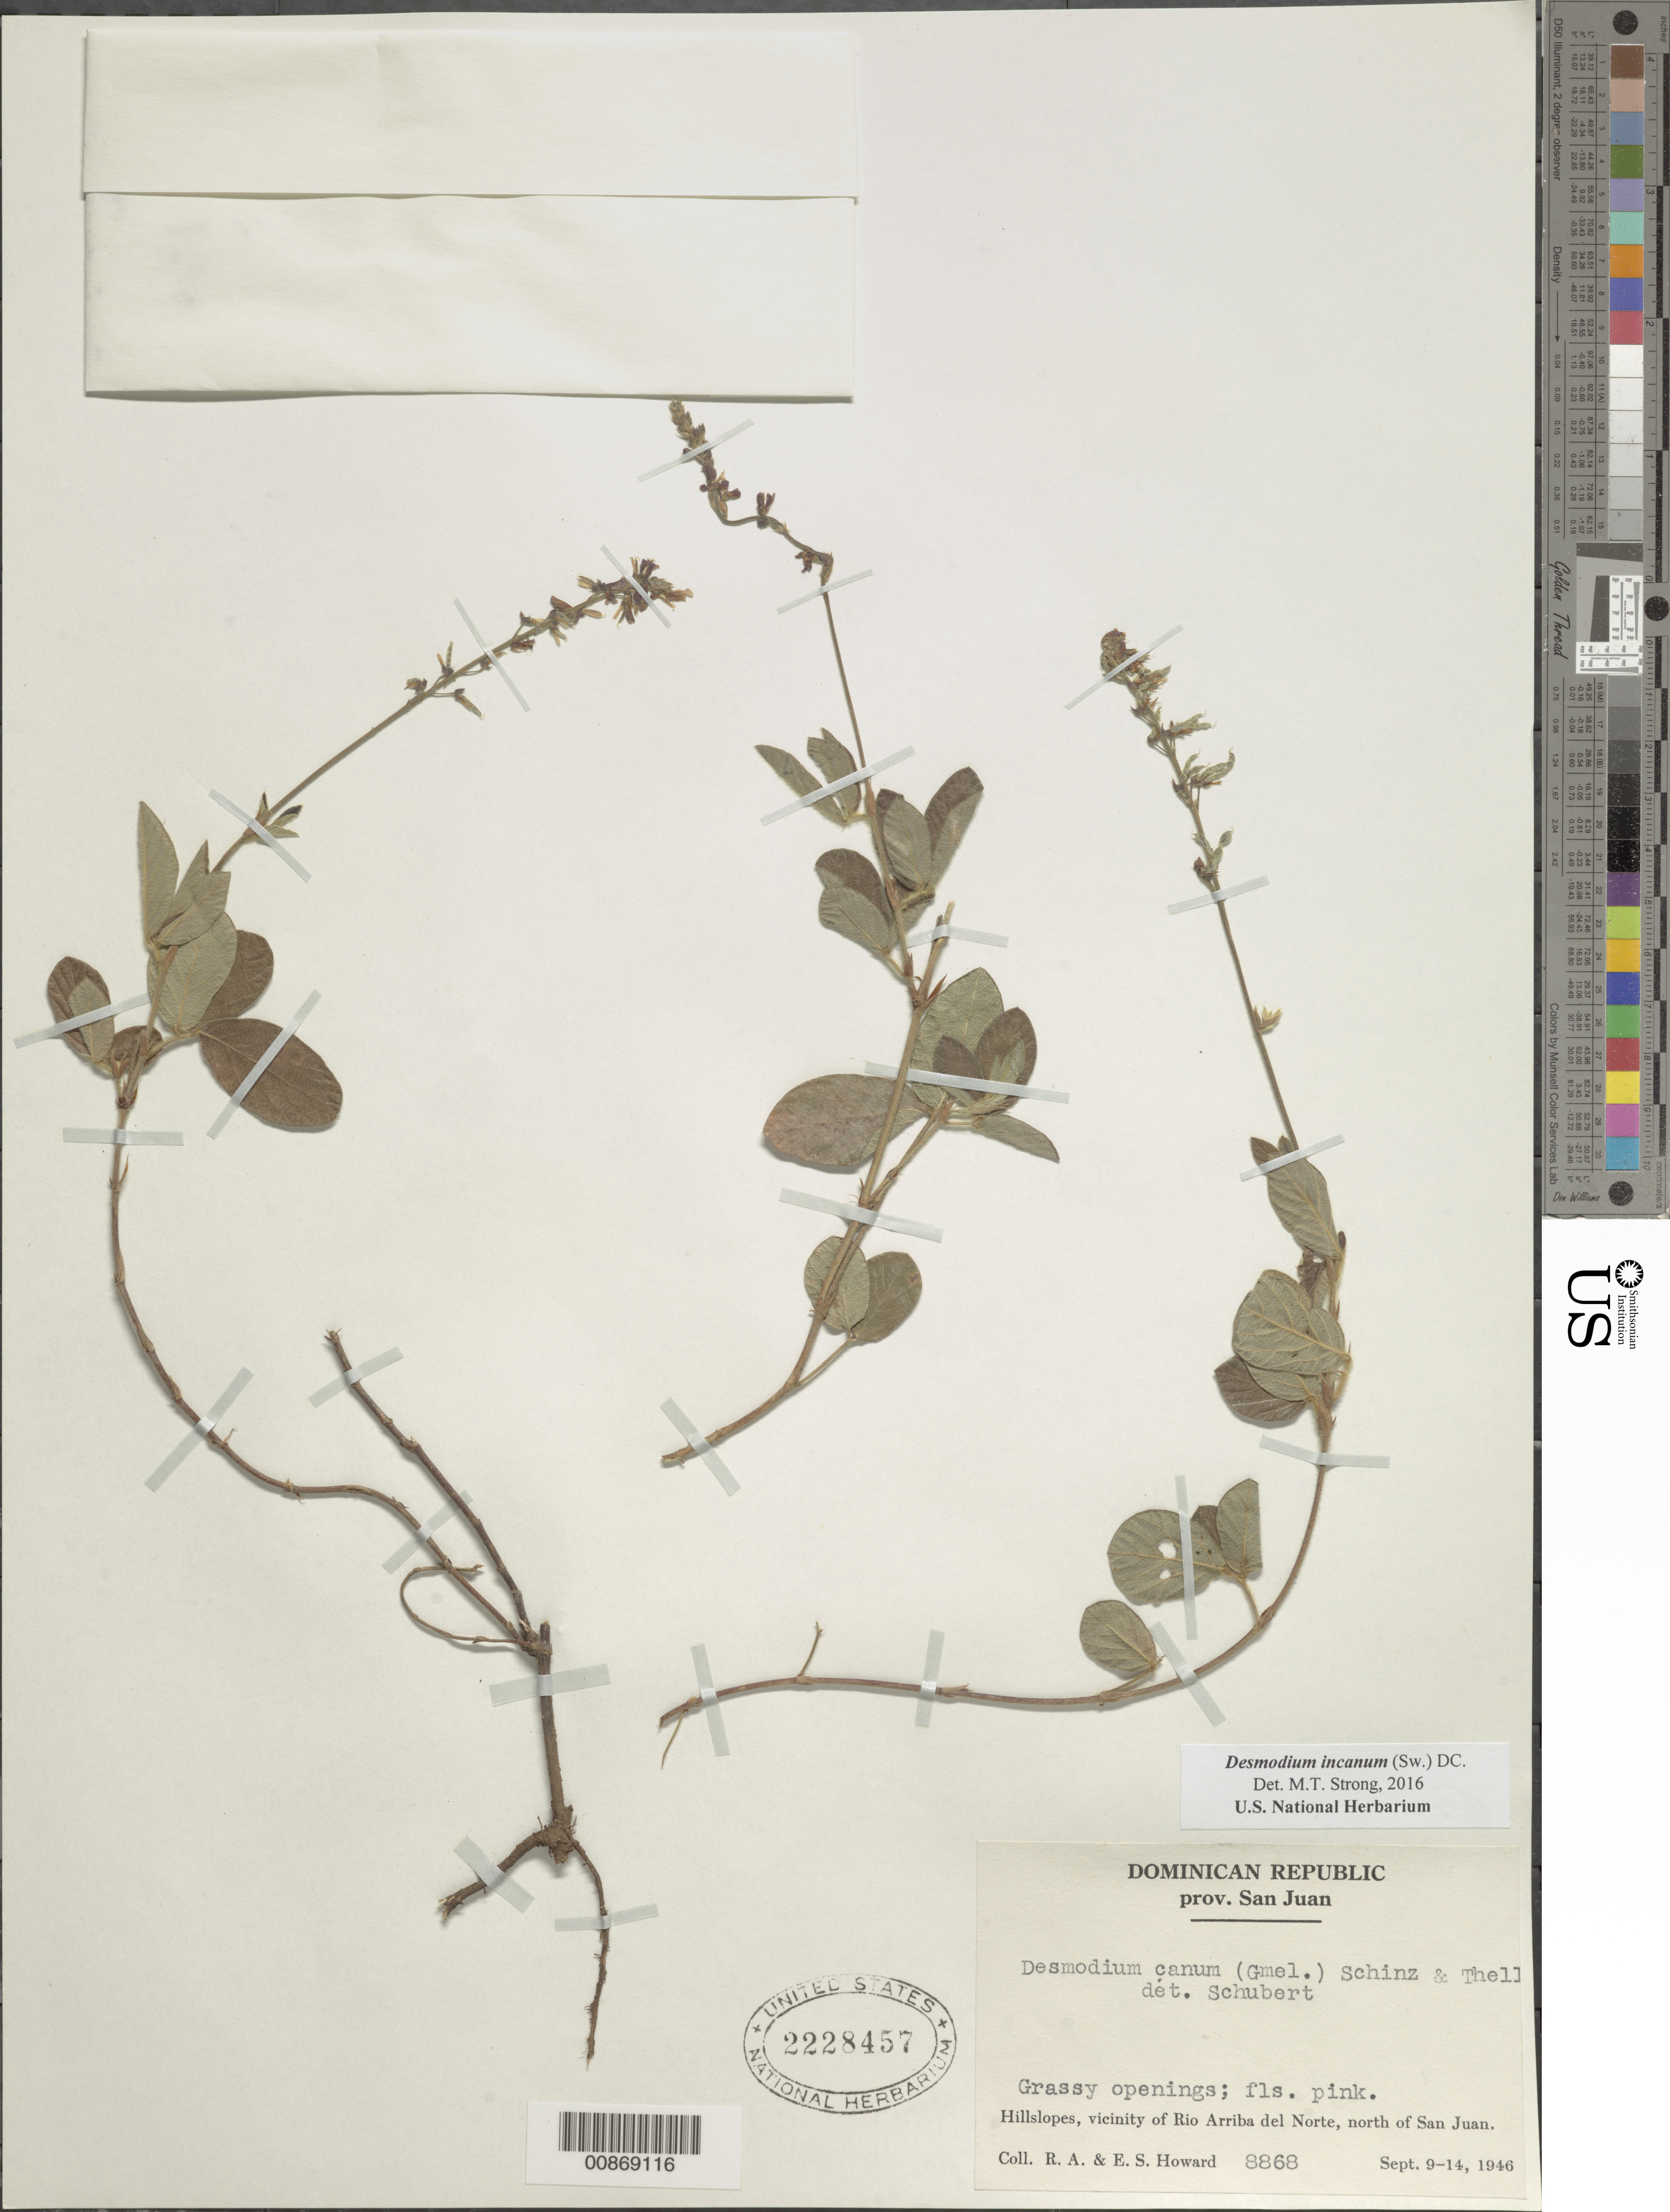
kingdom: Plantae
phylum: Tracheophyta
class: Magnoliopsida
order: Fabales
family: Fabaceae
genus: Desmodium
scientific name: Desmodium incanum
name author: (Sw.) DC.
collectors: R. A. Howard & E. S. Howard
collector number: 8868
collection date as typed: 09 Sep 1946 to 14 Sep 1946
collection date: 1946-09-09/1946-09-14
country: Dominican Republic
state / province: San Juan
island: Hispaniola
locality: Vicinity of Río Arriba del Norte, north of San Juan.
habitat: Grassy openings. Hillslopes.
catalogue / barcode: US 2228457